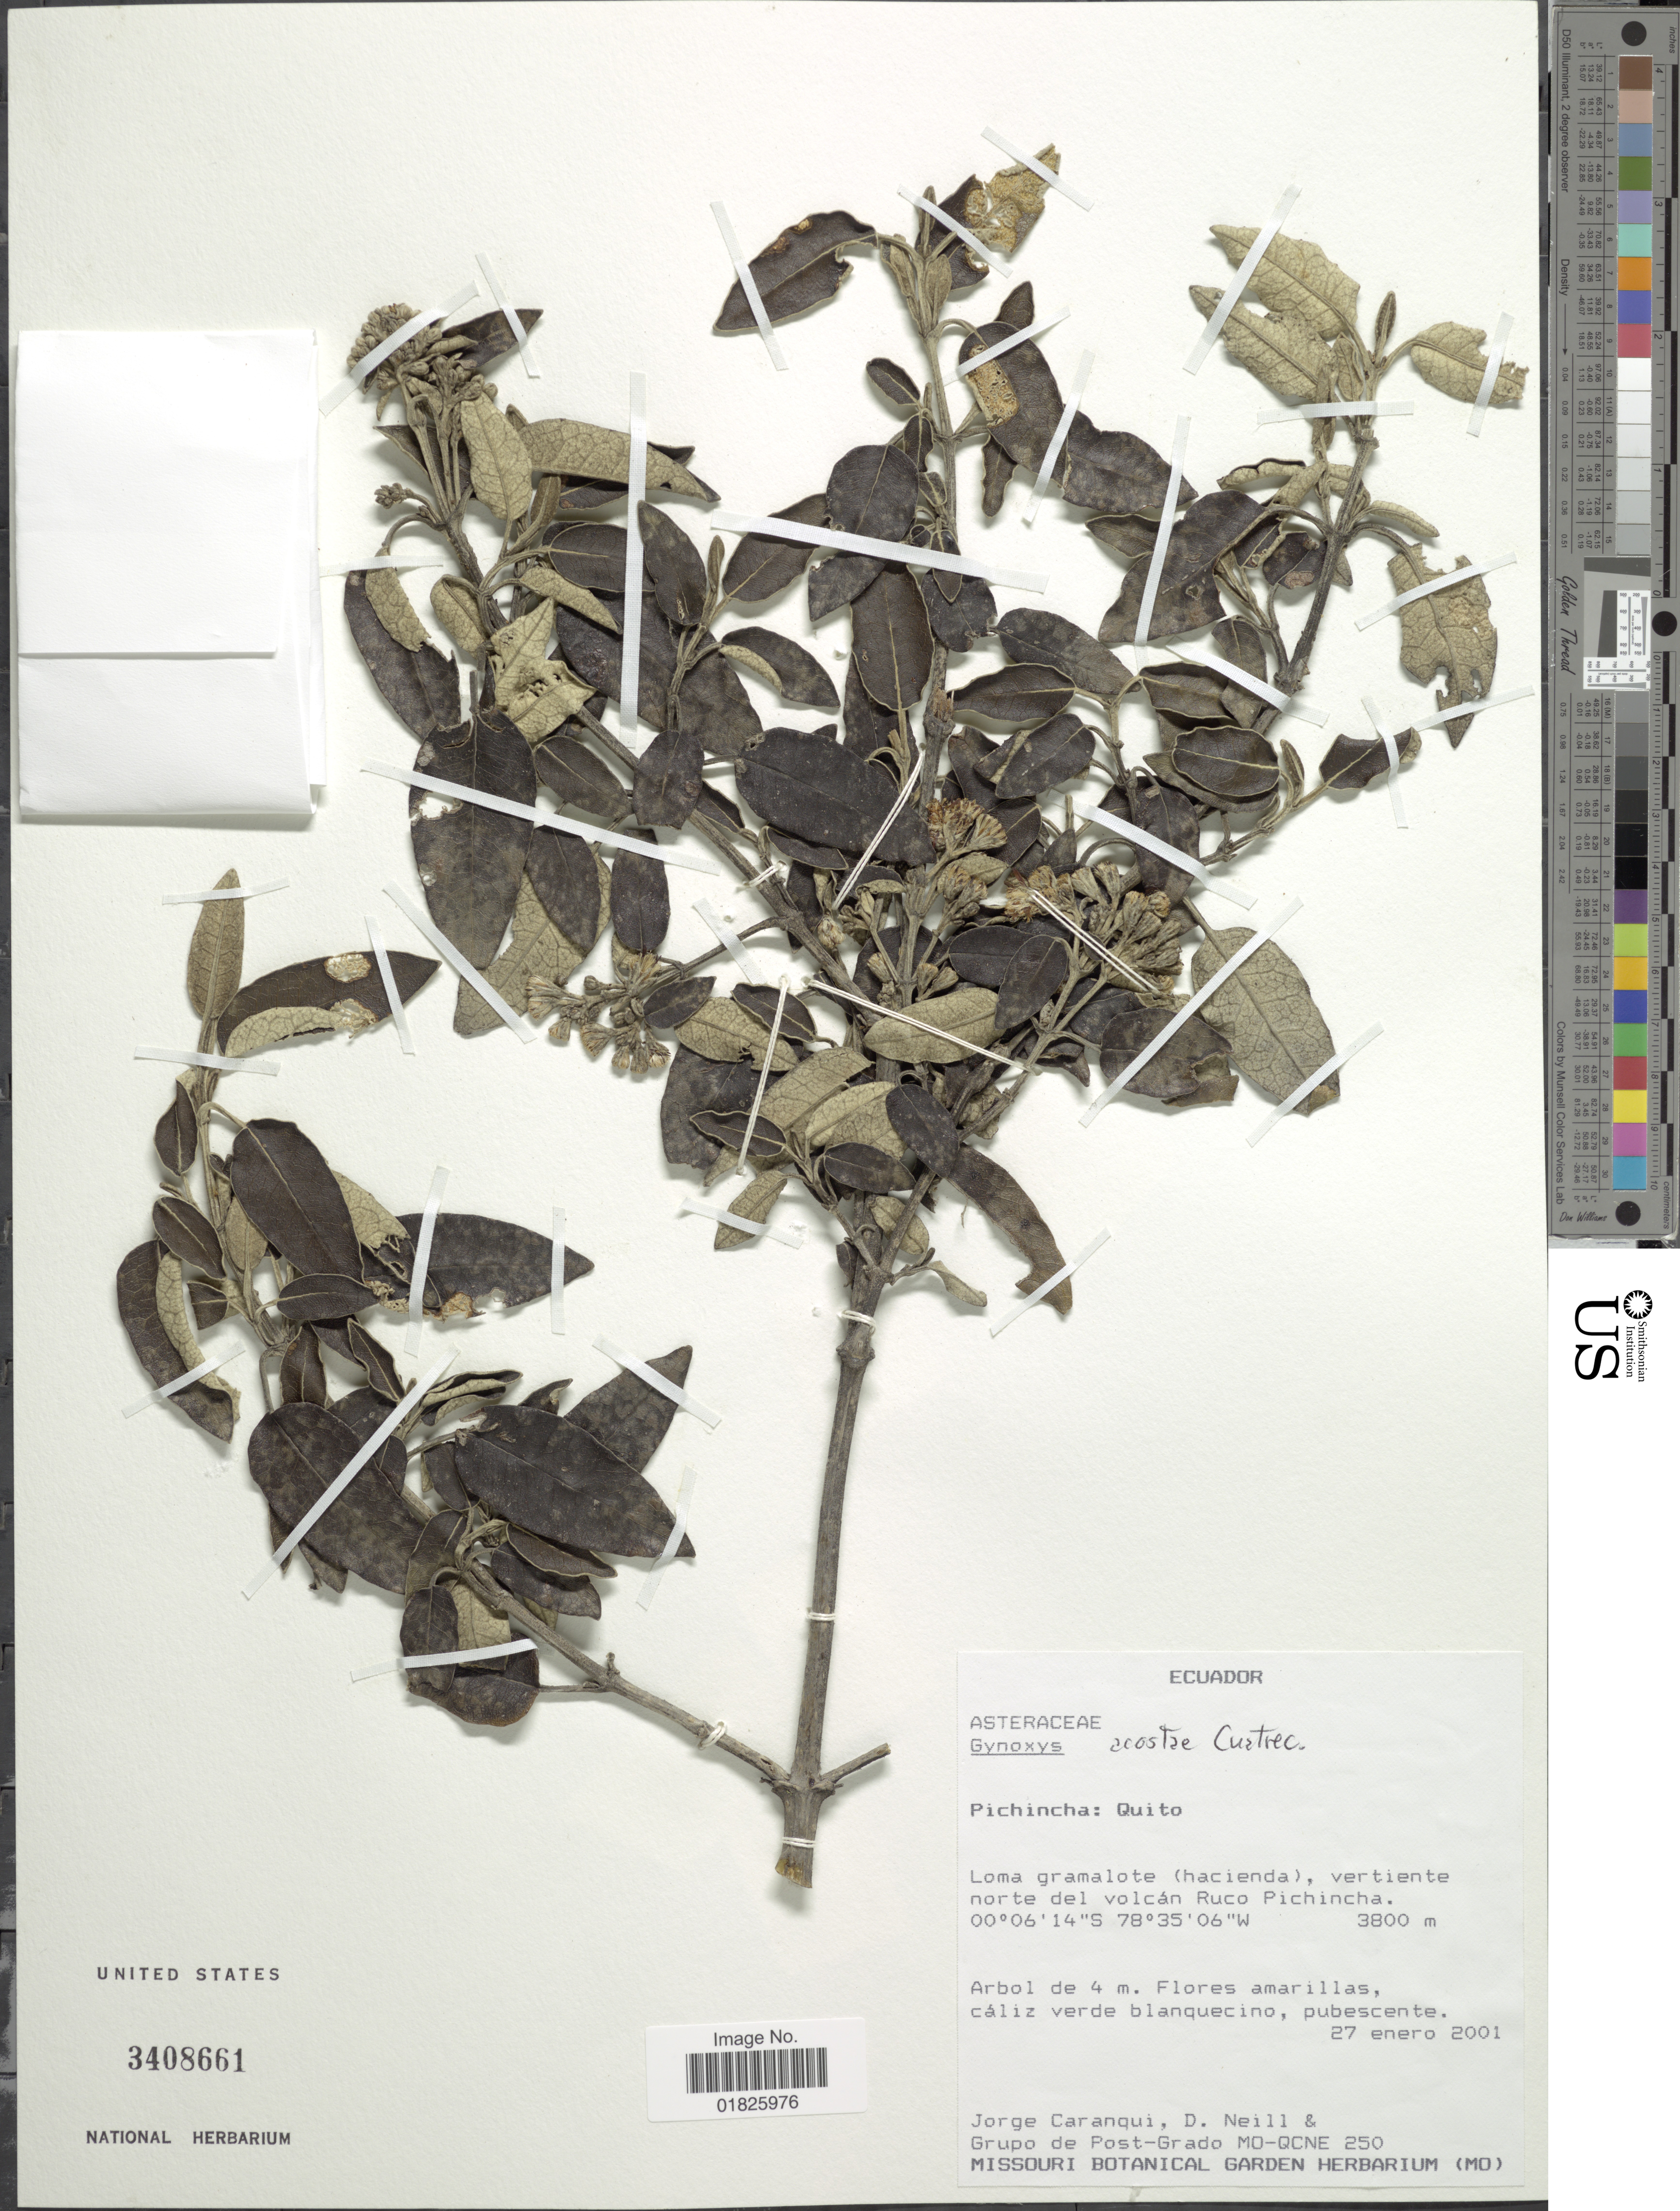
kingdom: Plantae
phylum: Tracheophyta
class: Magnoliopsida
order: Asterales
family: Asteraceae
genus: Gynoxys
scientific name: Gynoxys acostae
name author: Cuatrec.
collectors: J. Caranqui, D. Neill & Grupo Post-Grado MO-QCNE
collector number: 250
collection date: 2001-01-27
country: Ecuador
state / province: Pichincha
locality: Quito, Loma gramalote (hacienda), vertiente norte del volcan Ruco Pichincha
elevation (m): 3800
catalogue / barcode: US 3408661